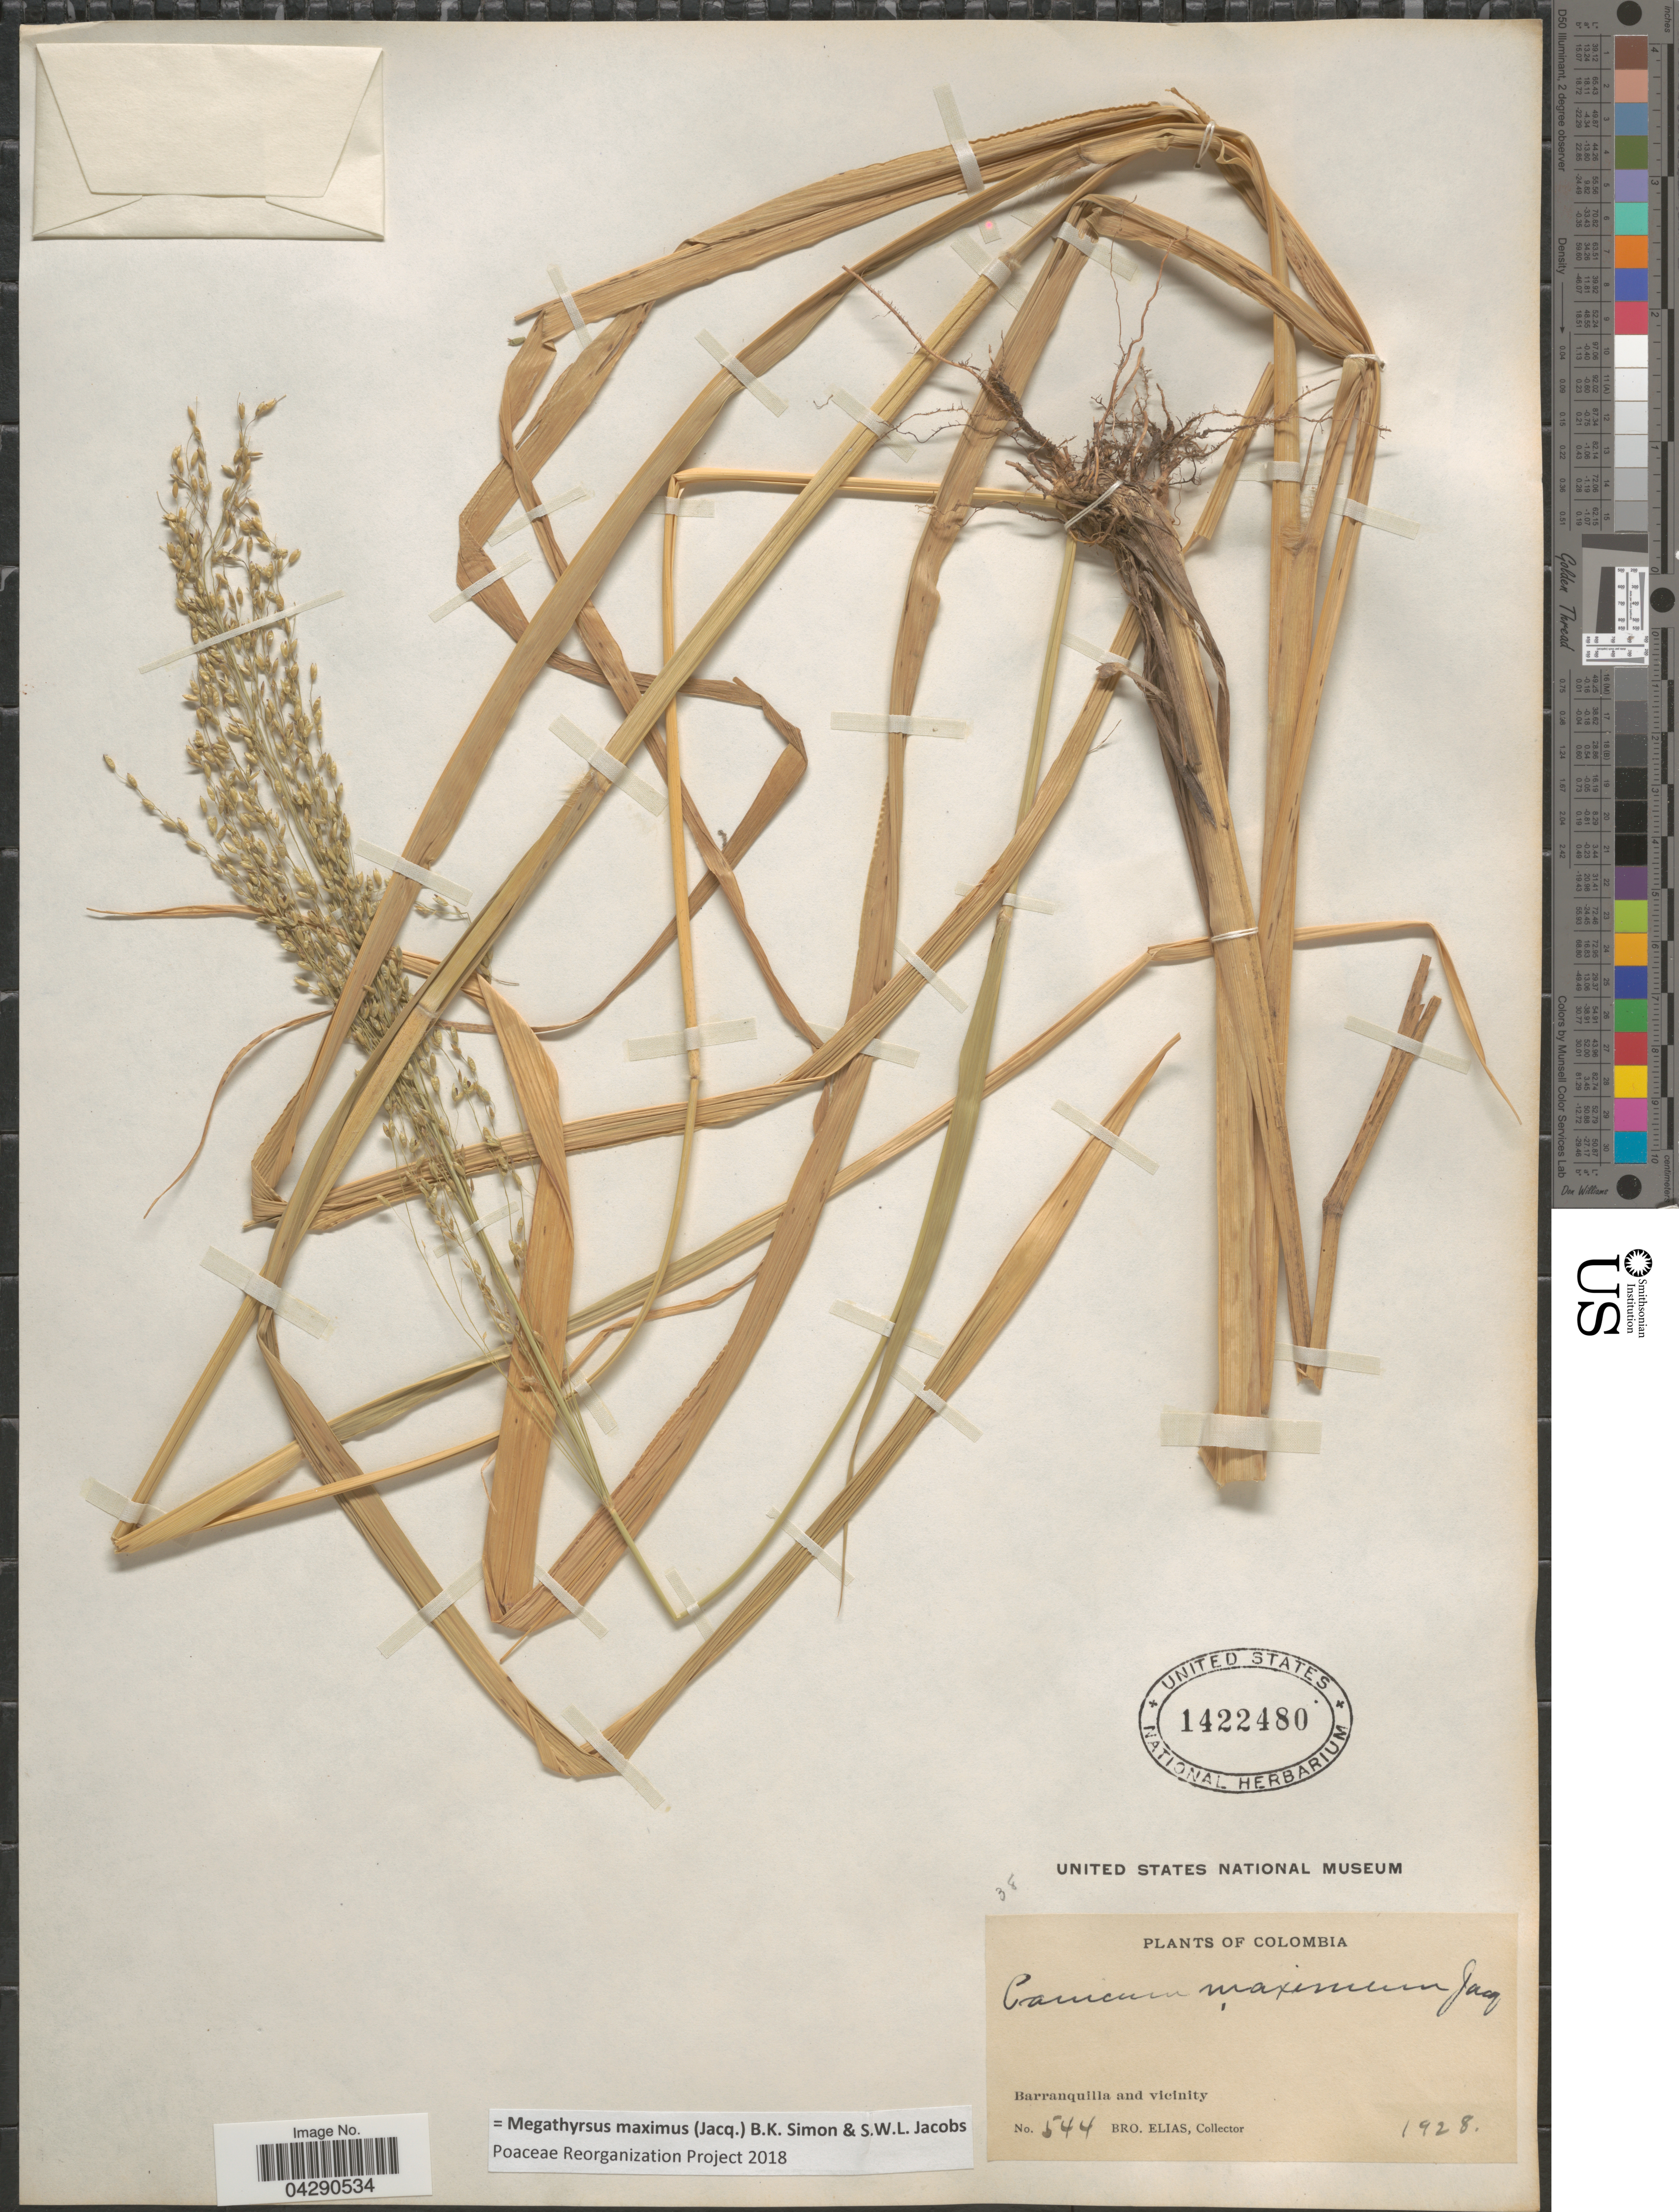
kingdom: Plantae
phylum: Tracheophyta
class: Liliopsida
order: Poales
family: Poaceae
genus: Megathyrsus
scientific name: Megathyrsus maximus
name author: (Jacq.) B.K. Simon & S.W.L. Jacobs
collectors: Bro. Elias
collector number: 544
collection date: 1928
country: Colombia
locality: Barranquilla and vicinity.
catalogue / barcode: US 1422480